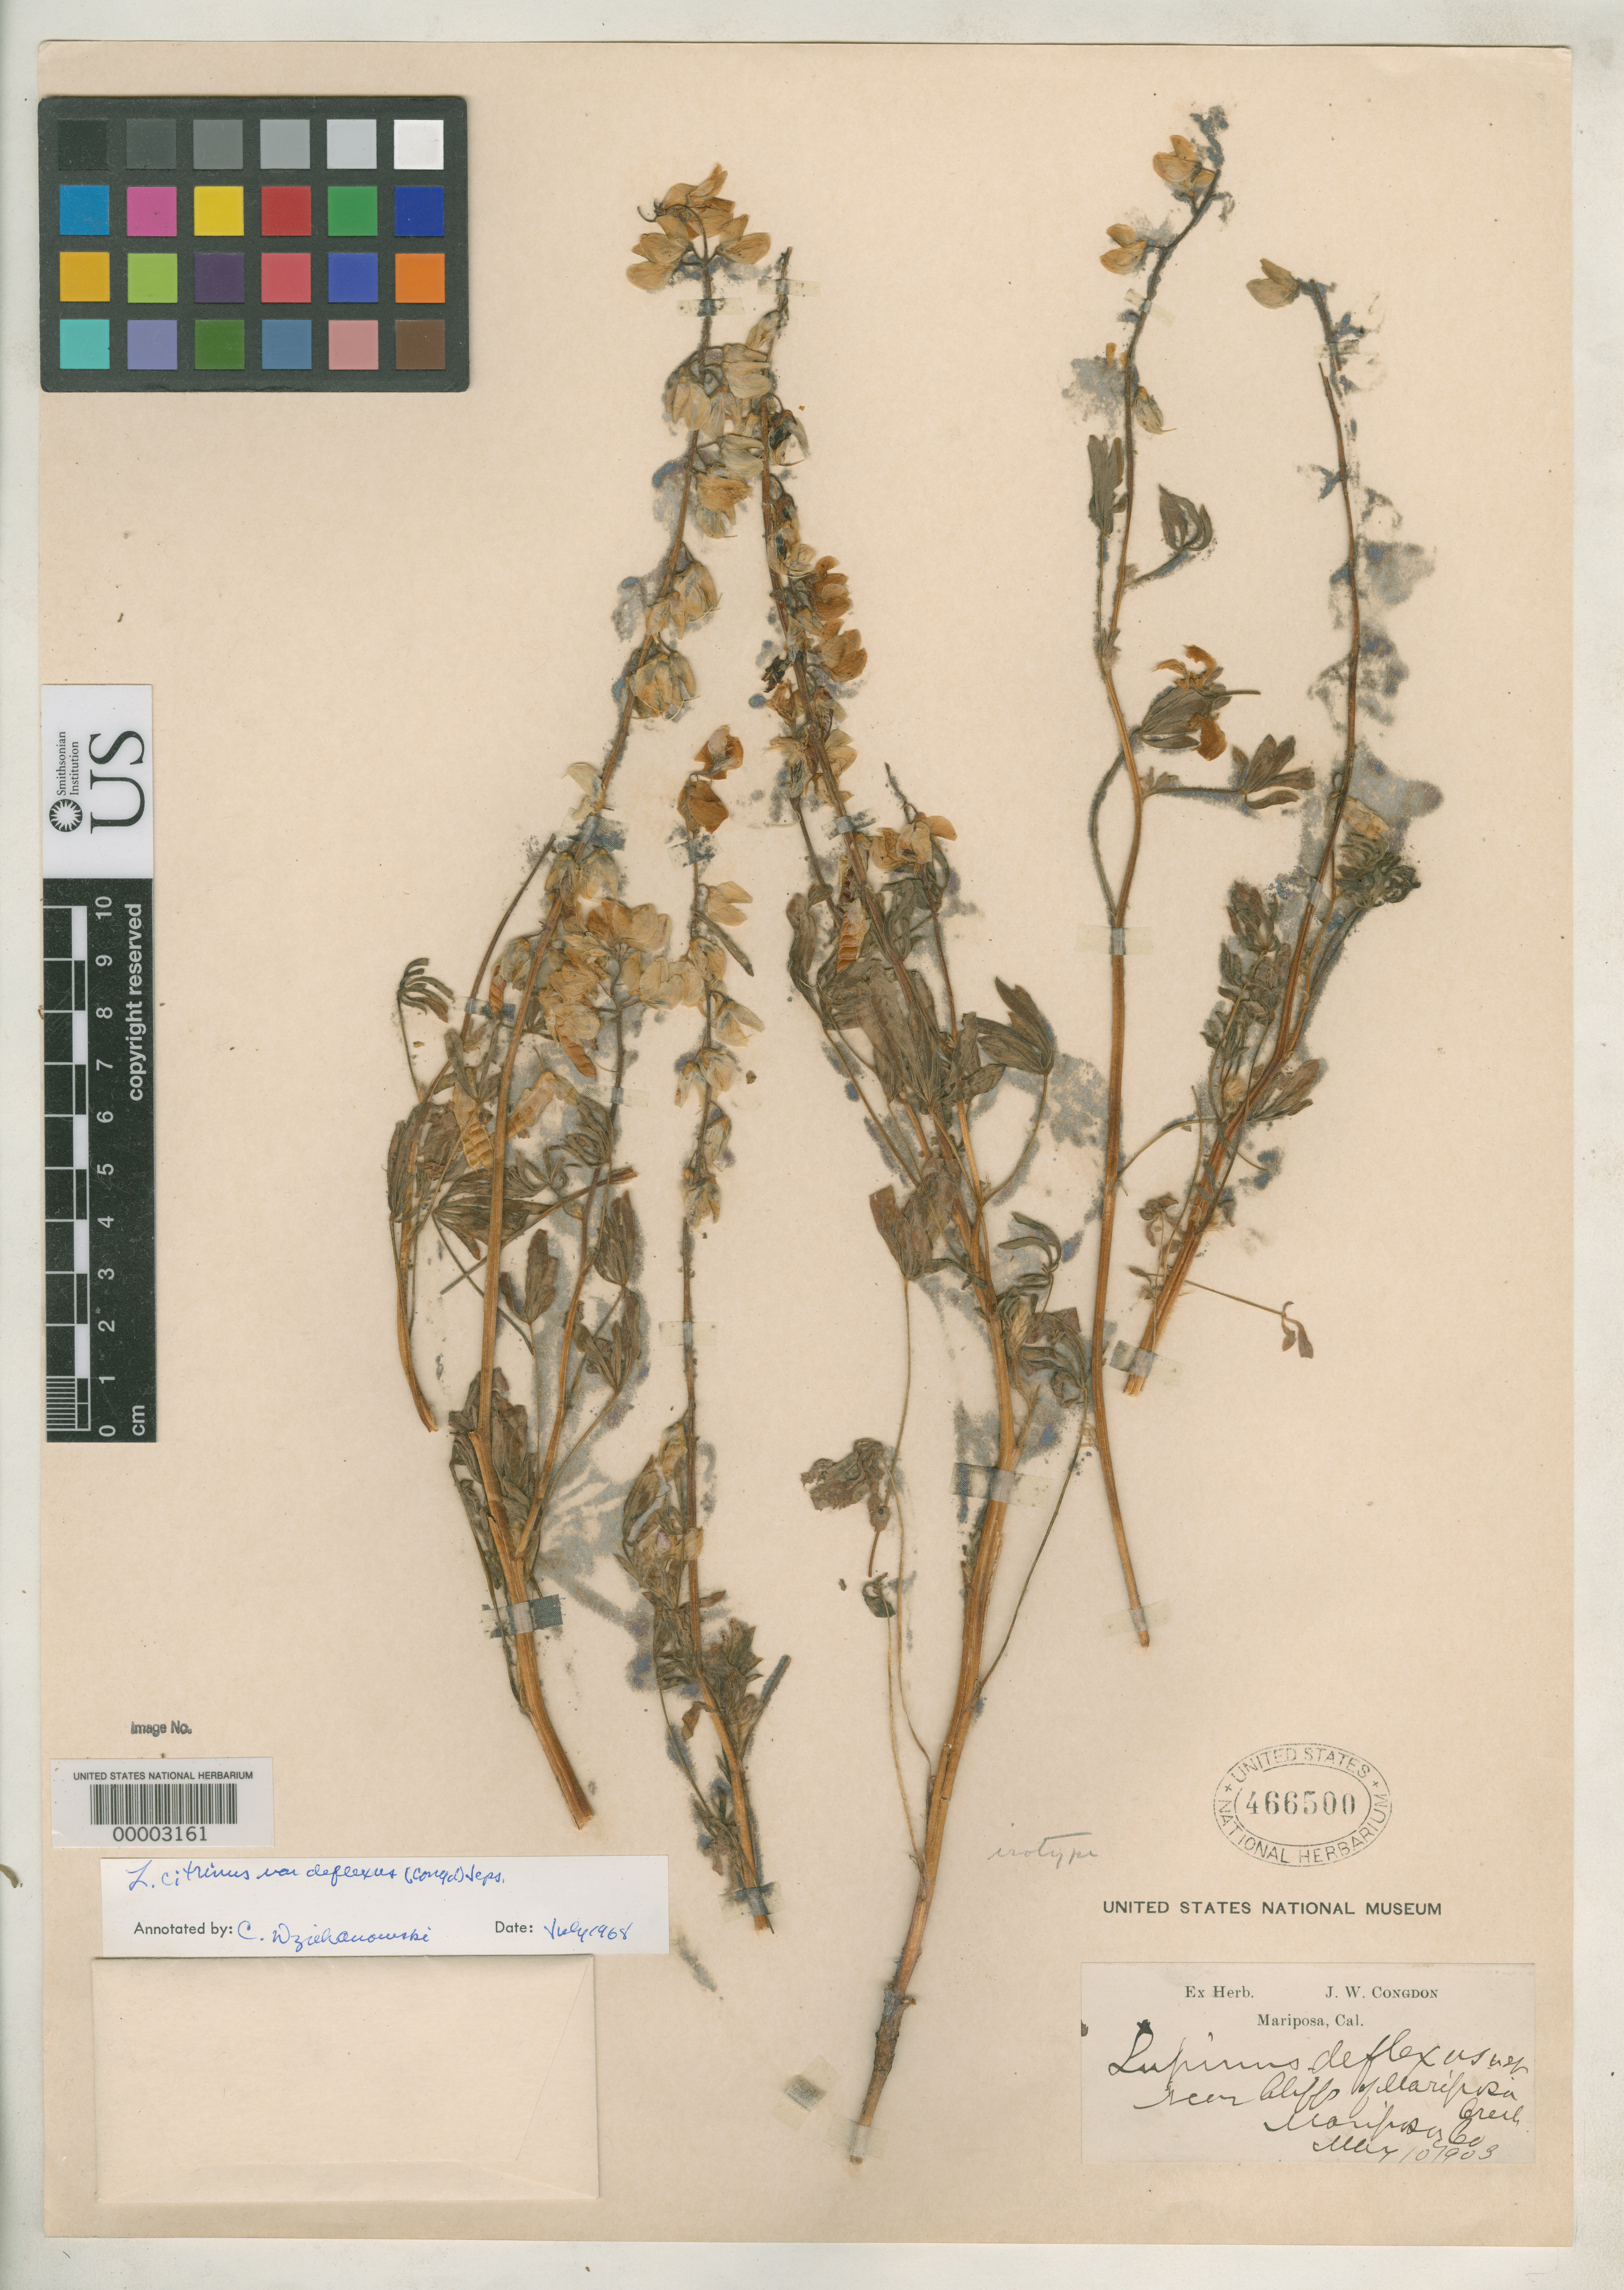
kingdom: Plantae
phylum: Tracheophyta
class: Magnoliopsida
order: Fabales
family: Fabaceae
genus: Lupinus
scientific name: Lupinus deflexus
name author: Congdon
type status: Isosyntype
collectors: J. W. Congdon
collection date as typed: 10 May 1903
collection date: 1903-05-10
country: United States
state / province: California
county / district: Mariposa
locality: Near bluffs of Mariposa.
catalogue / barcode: US 466500